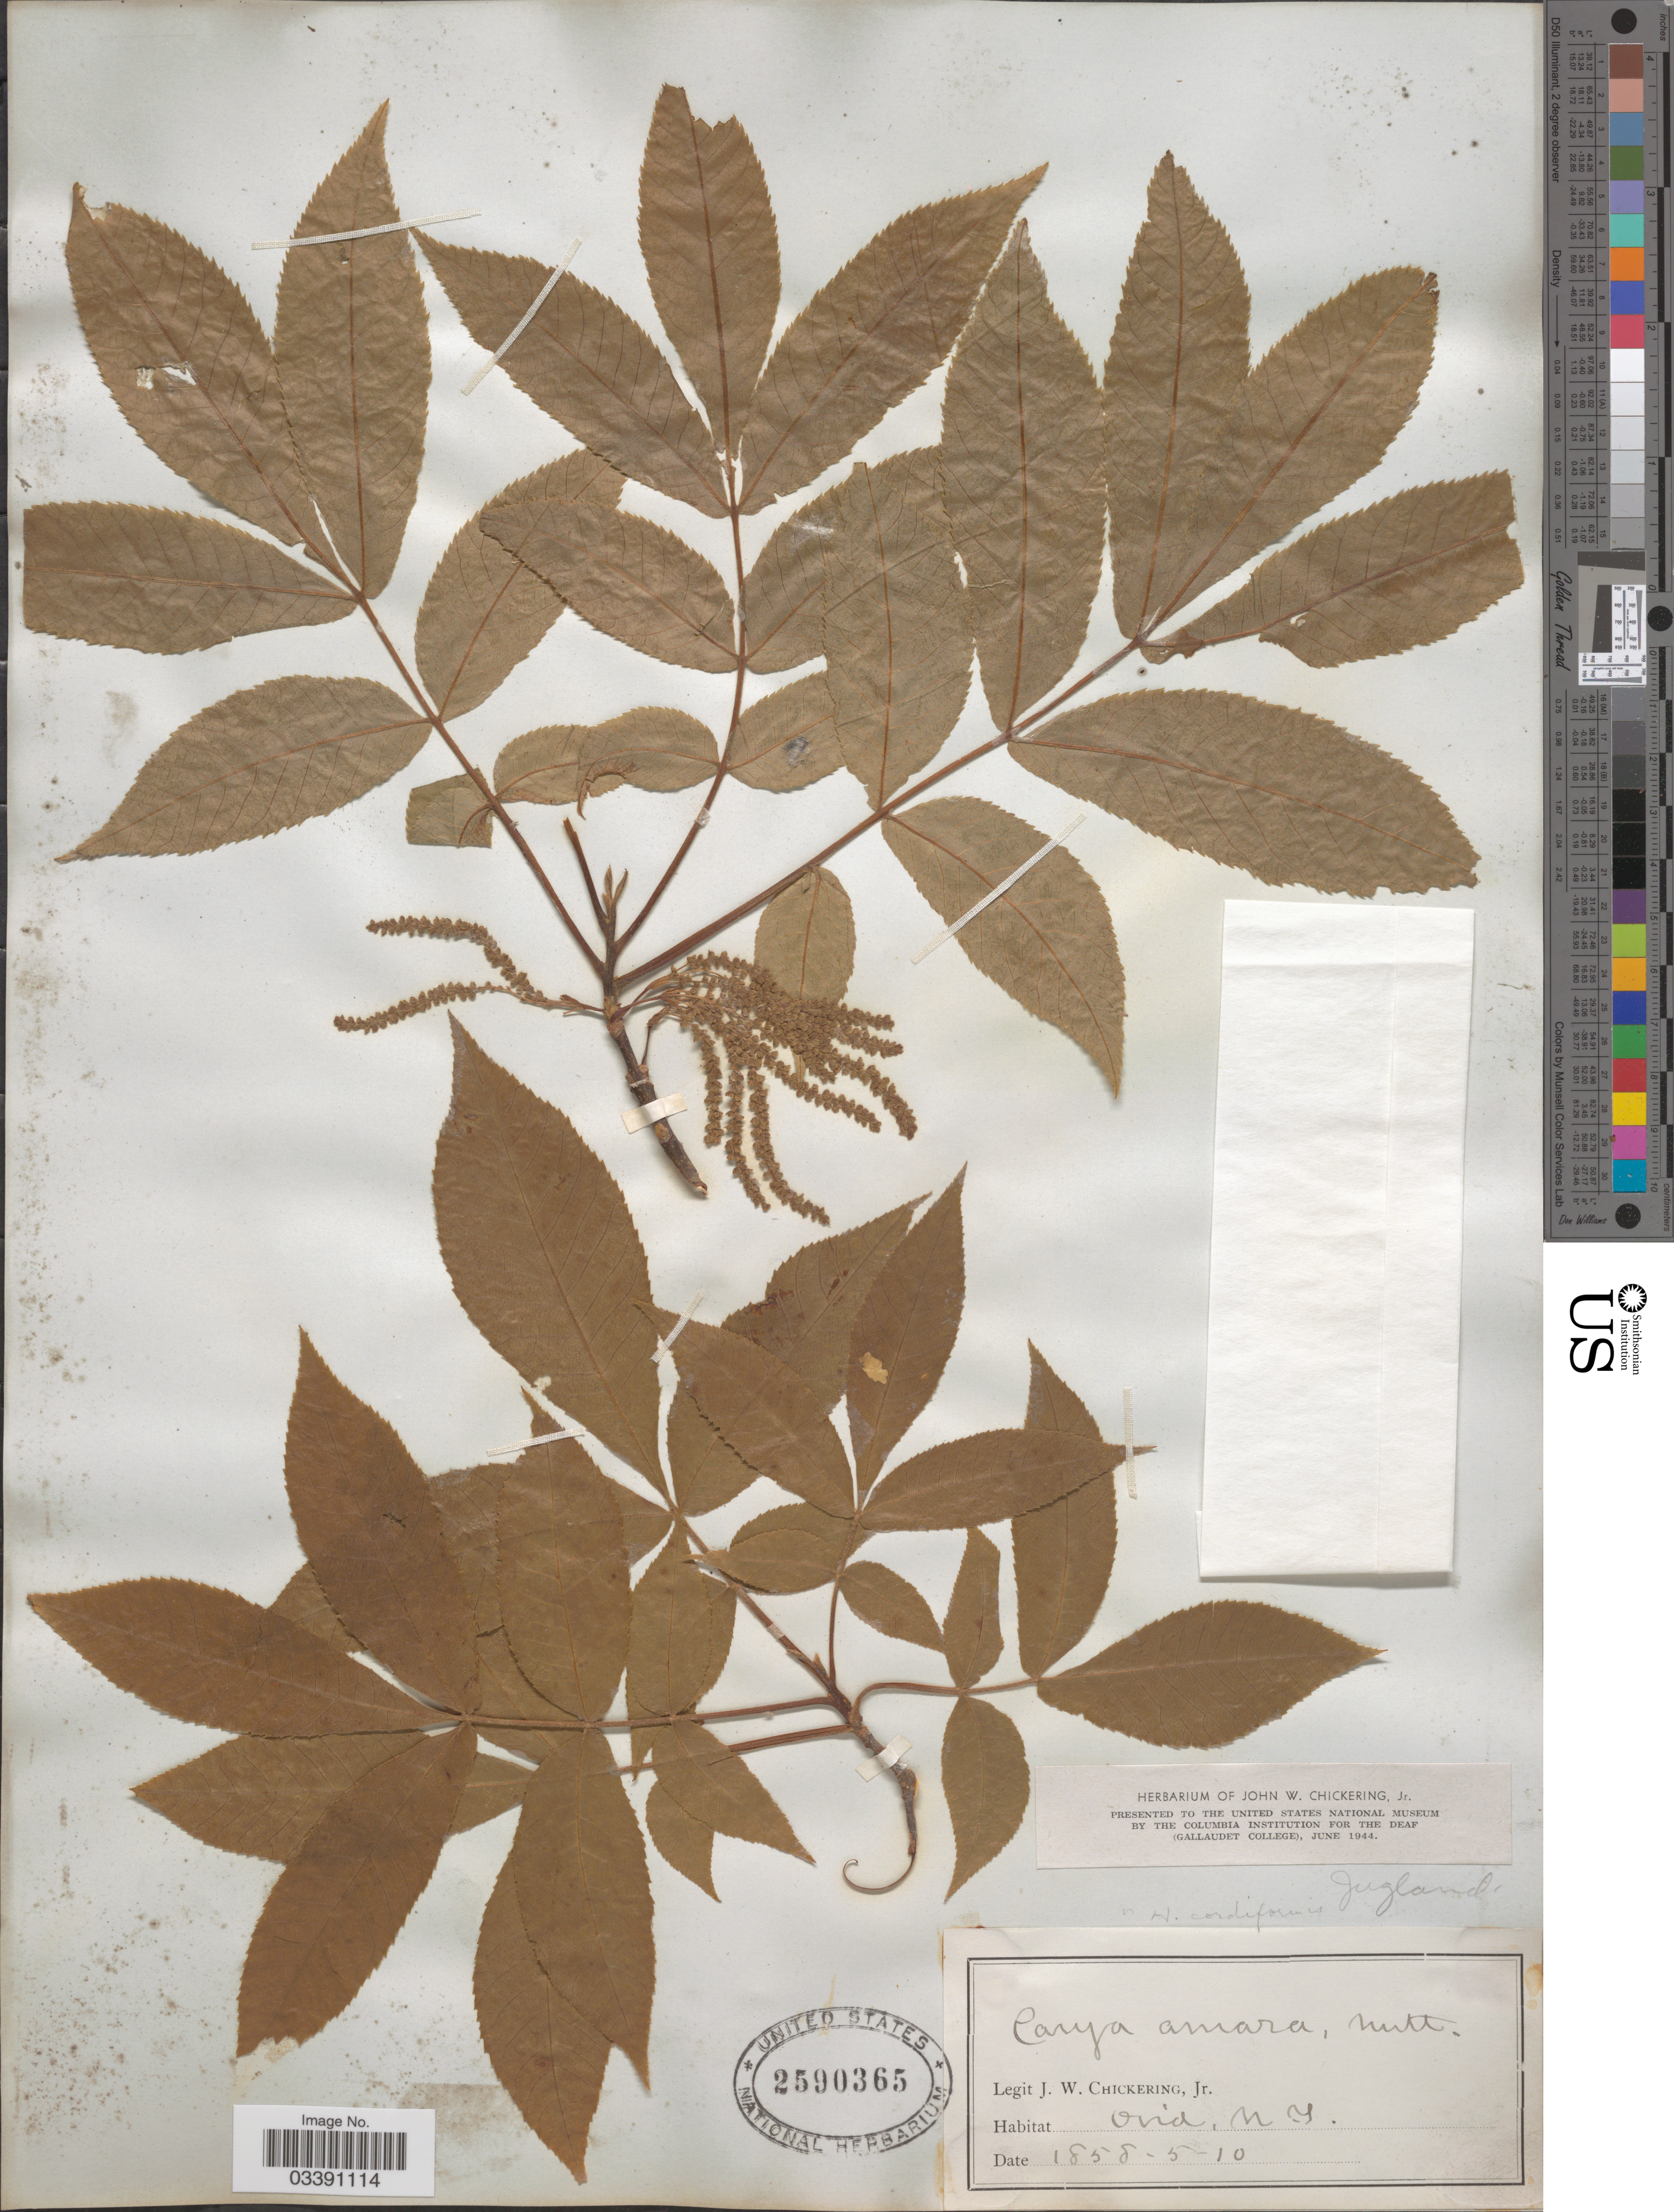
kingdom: Plantae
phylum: Tracheophyta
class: Magnoliopsida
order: Fagales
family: Juglandaceae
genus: Carya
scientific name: Carya amara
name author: (F. Michx.) Nutt. ex Elliott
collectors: J. Chickering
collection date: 1858-05-10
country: United States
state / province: New York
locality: Ovid.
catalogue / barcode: US 2590365